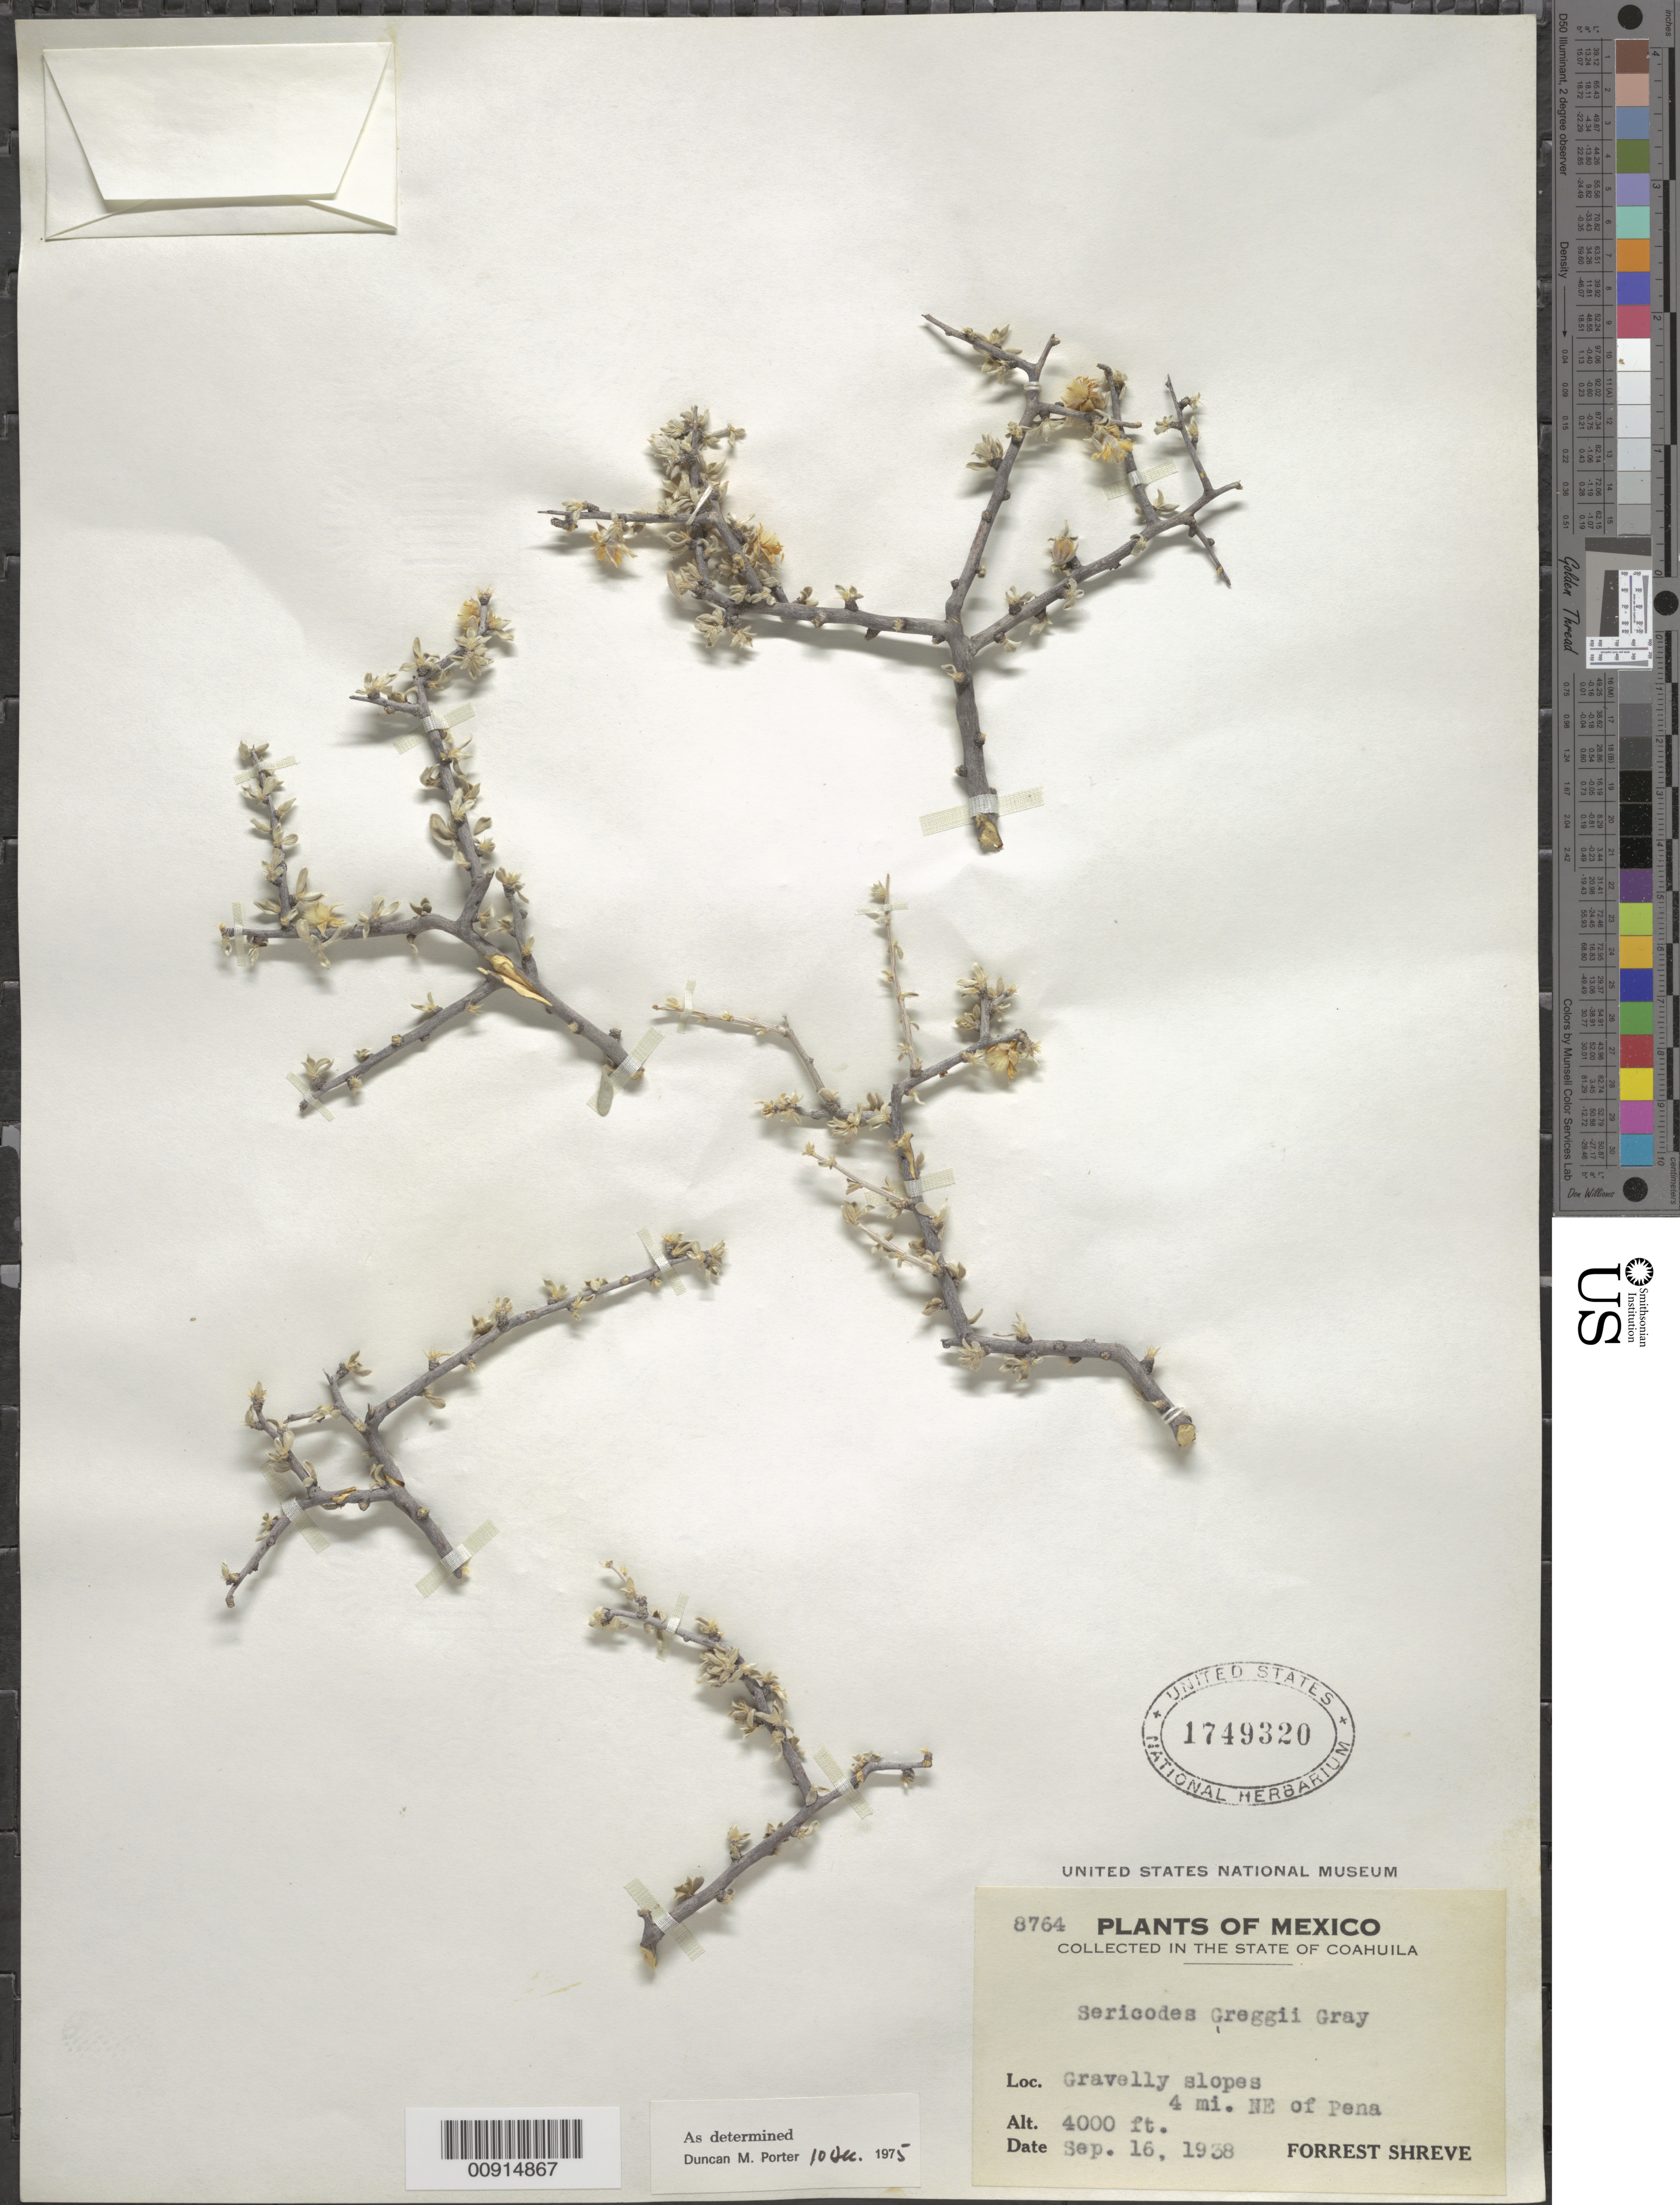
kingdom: Plantae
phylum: Tracheophyta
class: Magnoliopsida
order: Zygophyllales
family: Zygophyllaceae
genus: Sericodes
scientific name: Sericodes greggii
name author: A. Gray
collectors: F. Shreve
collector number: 8764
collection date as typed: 16 Sep 1938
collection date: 1938-09-16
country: Mexico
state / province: Coahuila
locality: State of Coahuila: 4 mi. NE of Pena.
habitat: Gravelly slopes.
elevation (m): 1219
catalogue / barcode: US 1749320